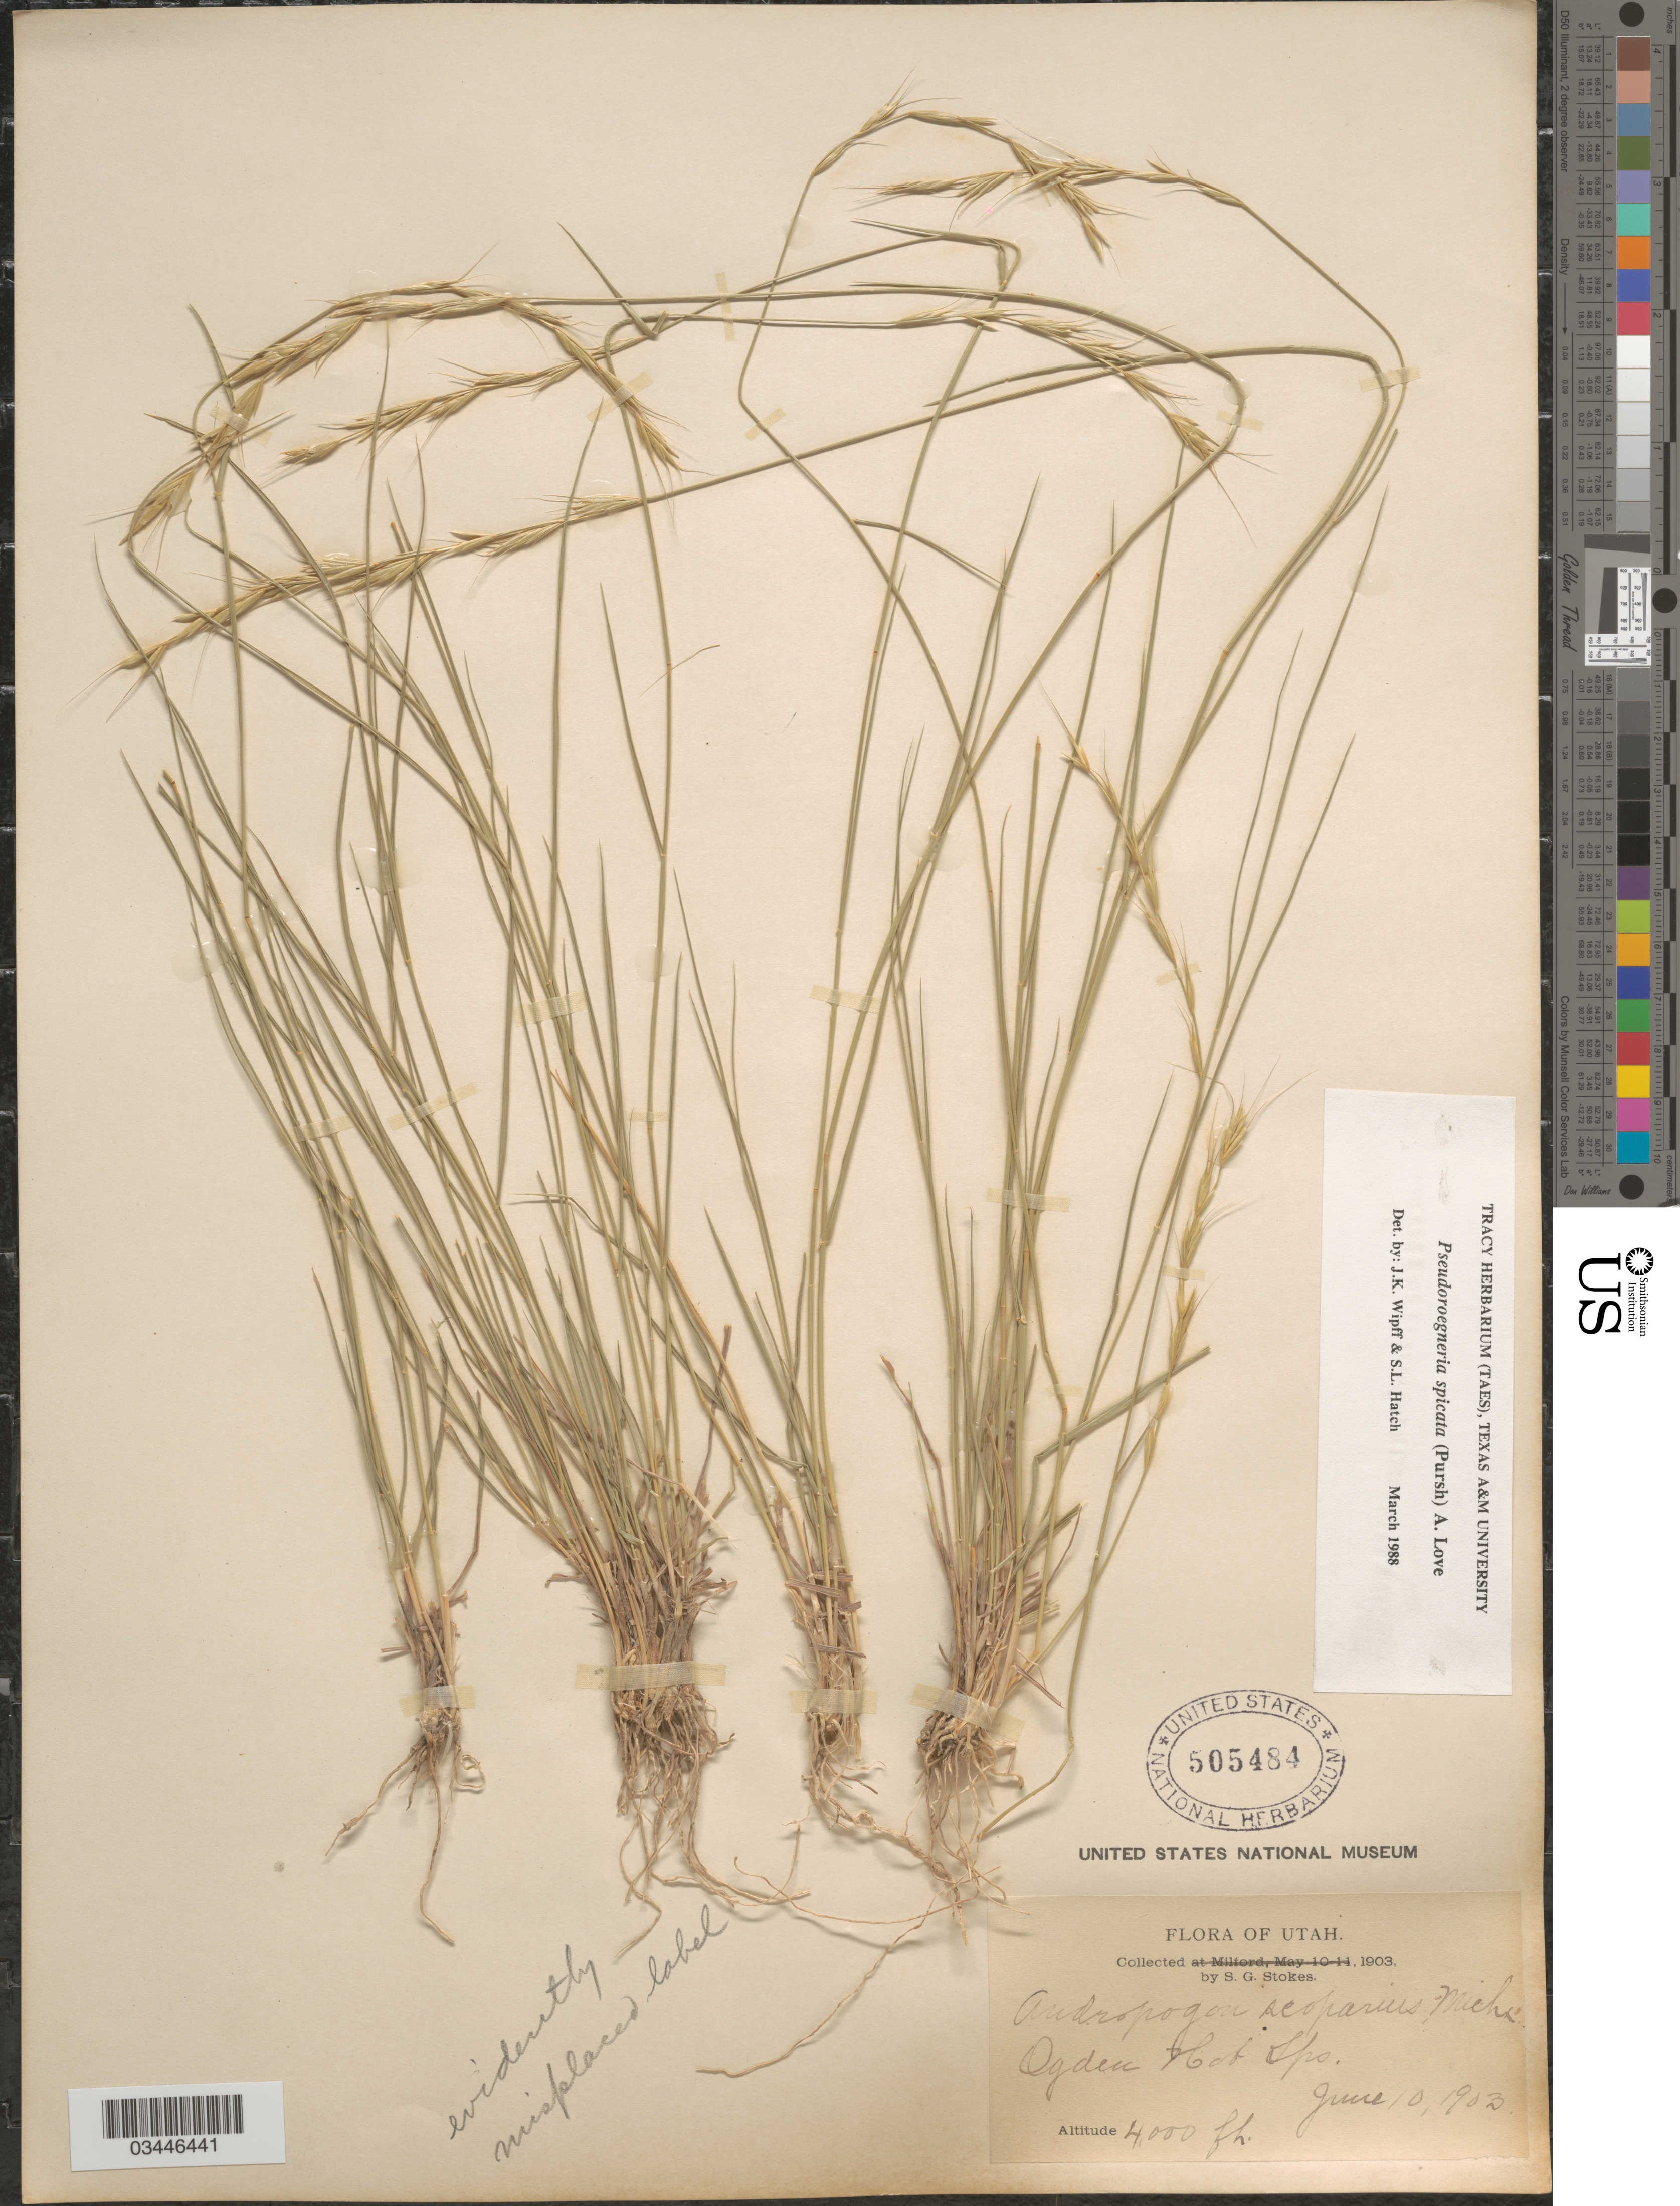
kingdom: Plantae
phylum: Tracheophyta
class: Liliopsida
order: Poales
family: Poaceae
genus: Pseudoroegneria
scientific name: Pseudoroegneria spicata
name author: (Pursh) Á. Löve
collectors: S. G. Stokes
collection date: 1903-06-10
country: United States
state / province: Utah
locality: Ogden Hor Spo.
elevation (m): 1219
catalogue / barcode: US 505484